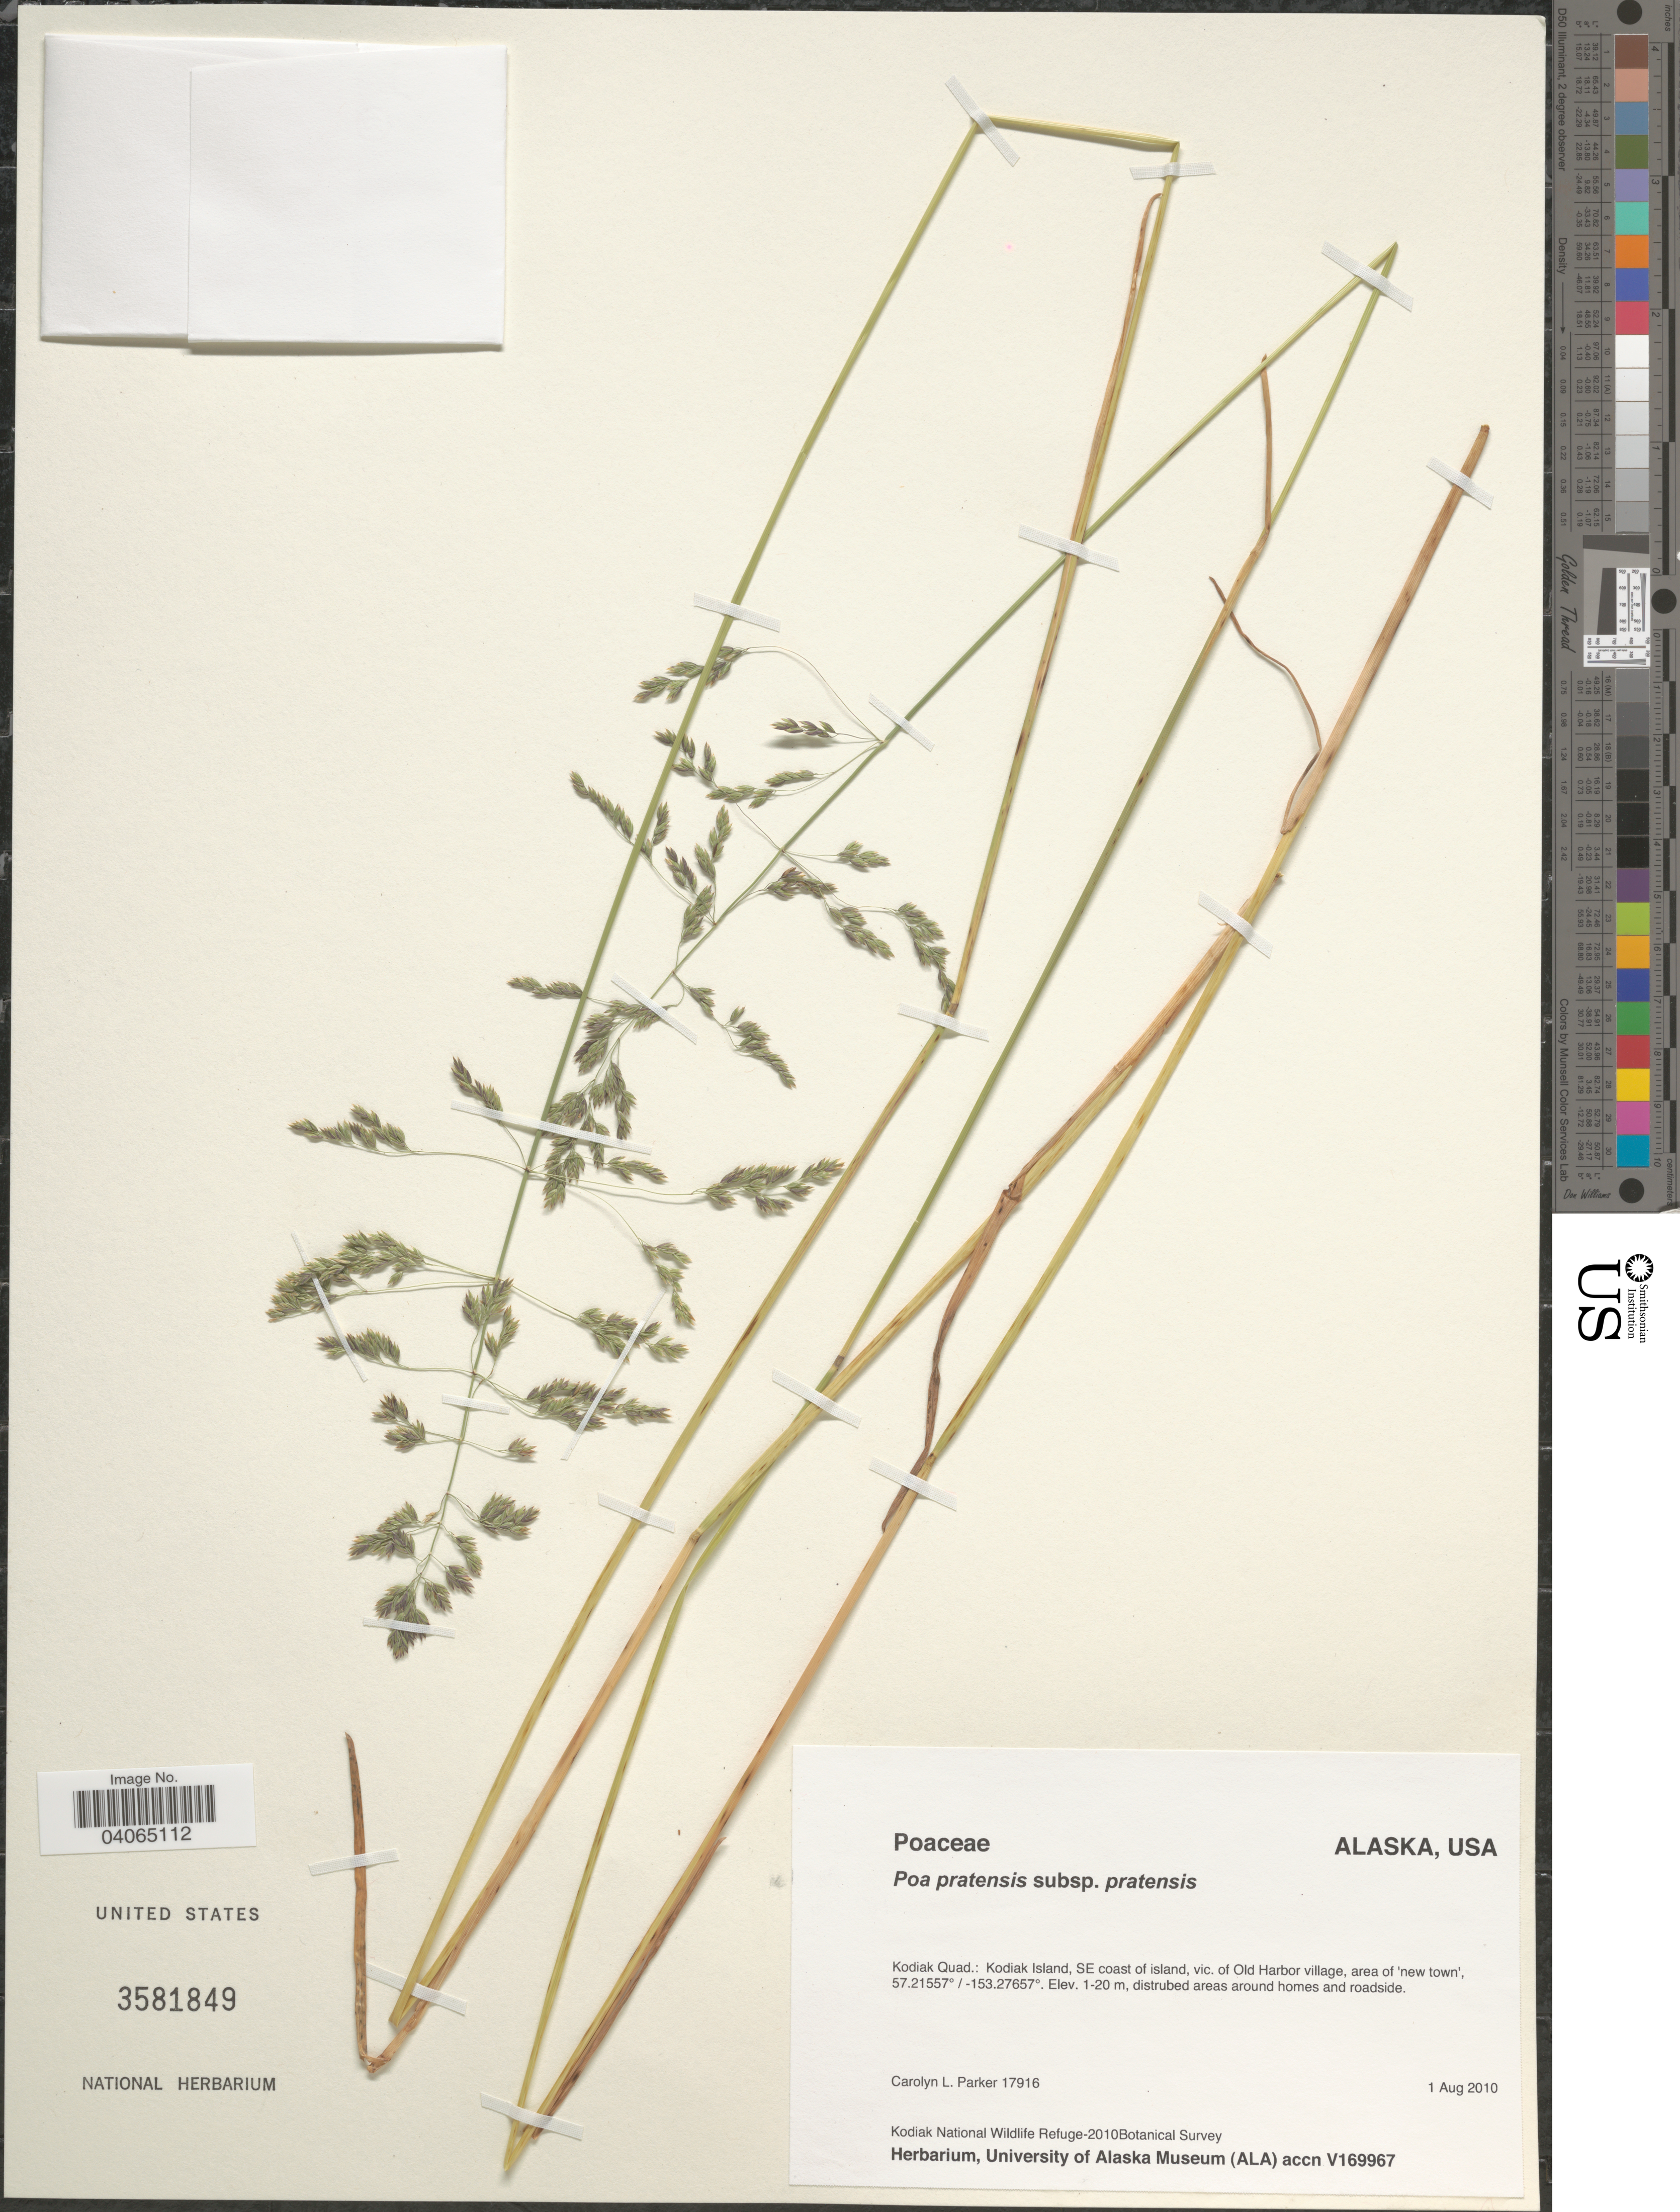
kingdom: Plantae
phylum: Tracheophyta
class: Liliopsida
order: Poales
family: Poaceae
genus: Poa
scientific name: Poa pratensis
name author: L.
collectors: C. L. Parker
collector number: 17916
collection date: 2010-08-01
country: United States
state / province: Alaska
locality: Kodiak Quad.: Kodiak Island, SE coast of island, vic. of Old Harbor village, area of 'new town'.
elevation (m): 1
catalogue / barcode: US 3581849